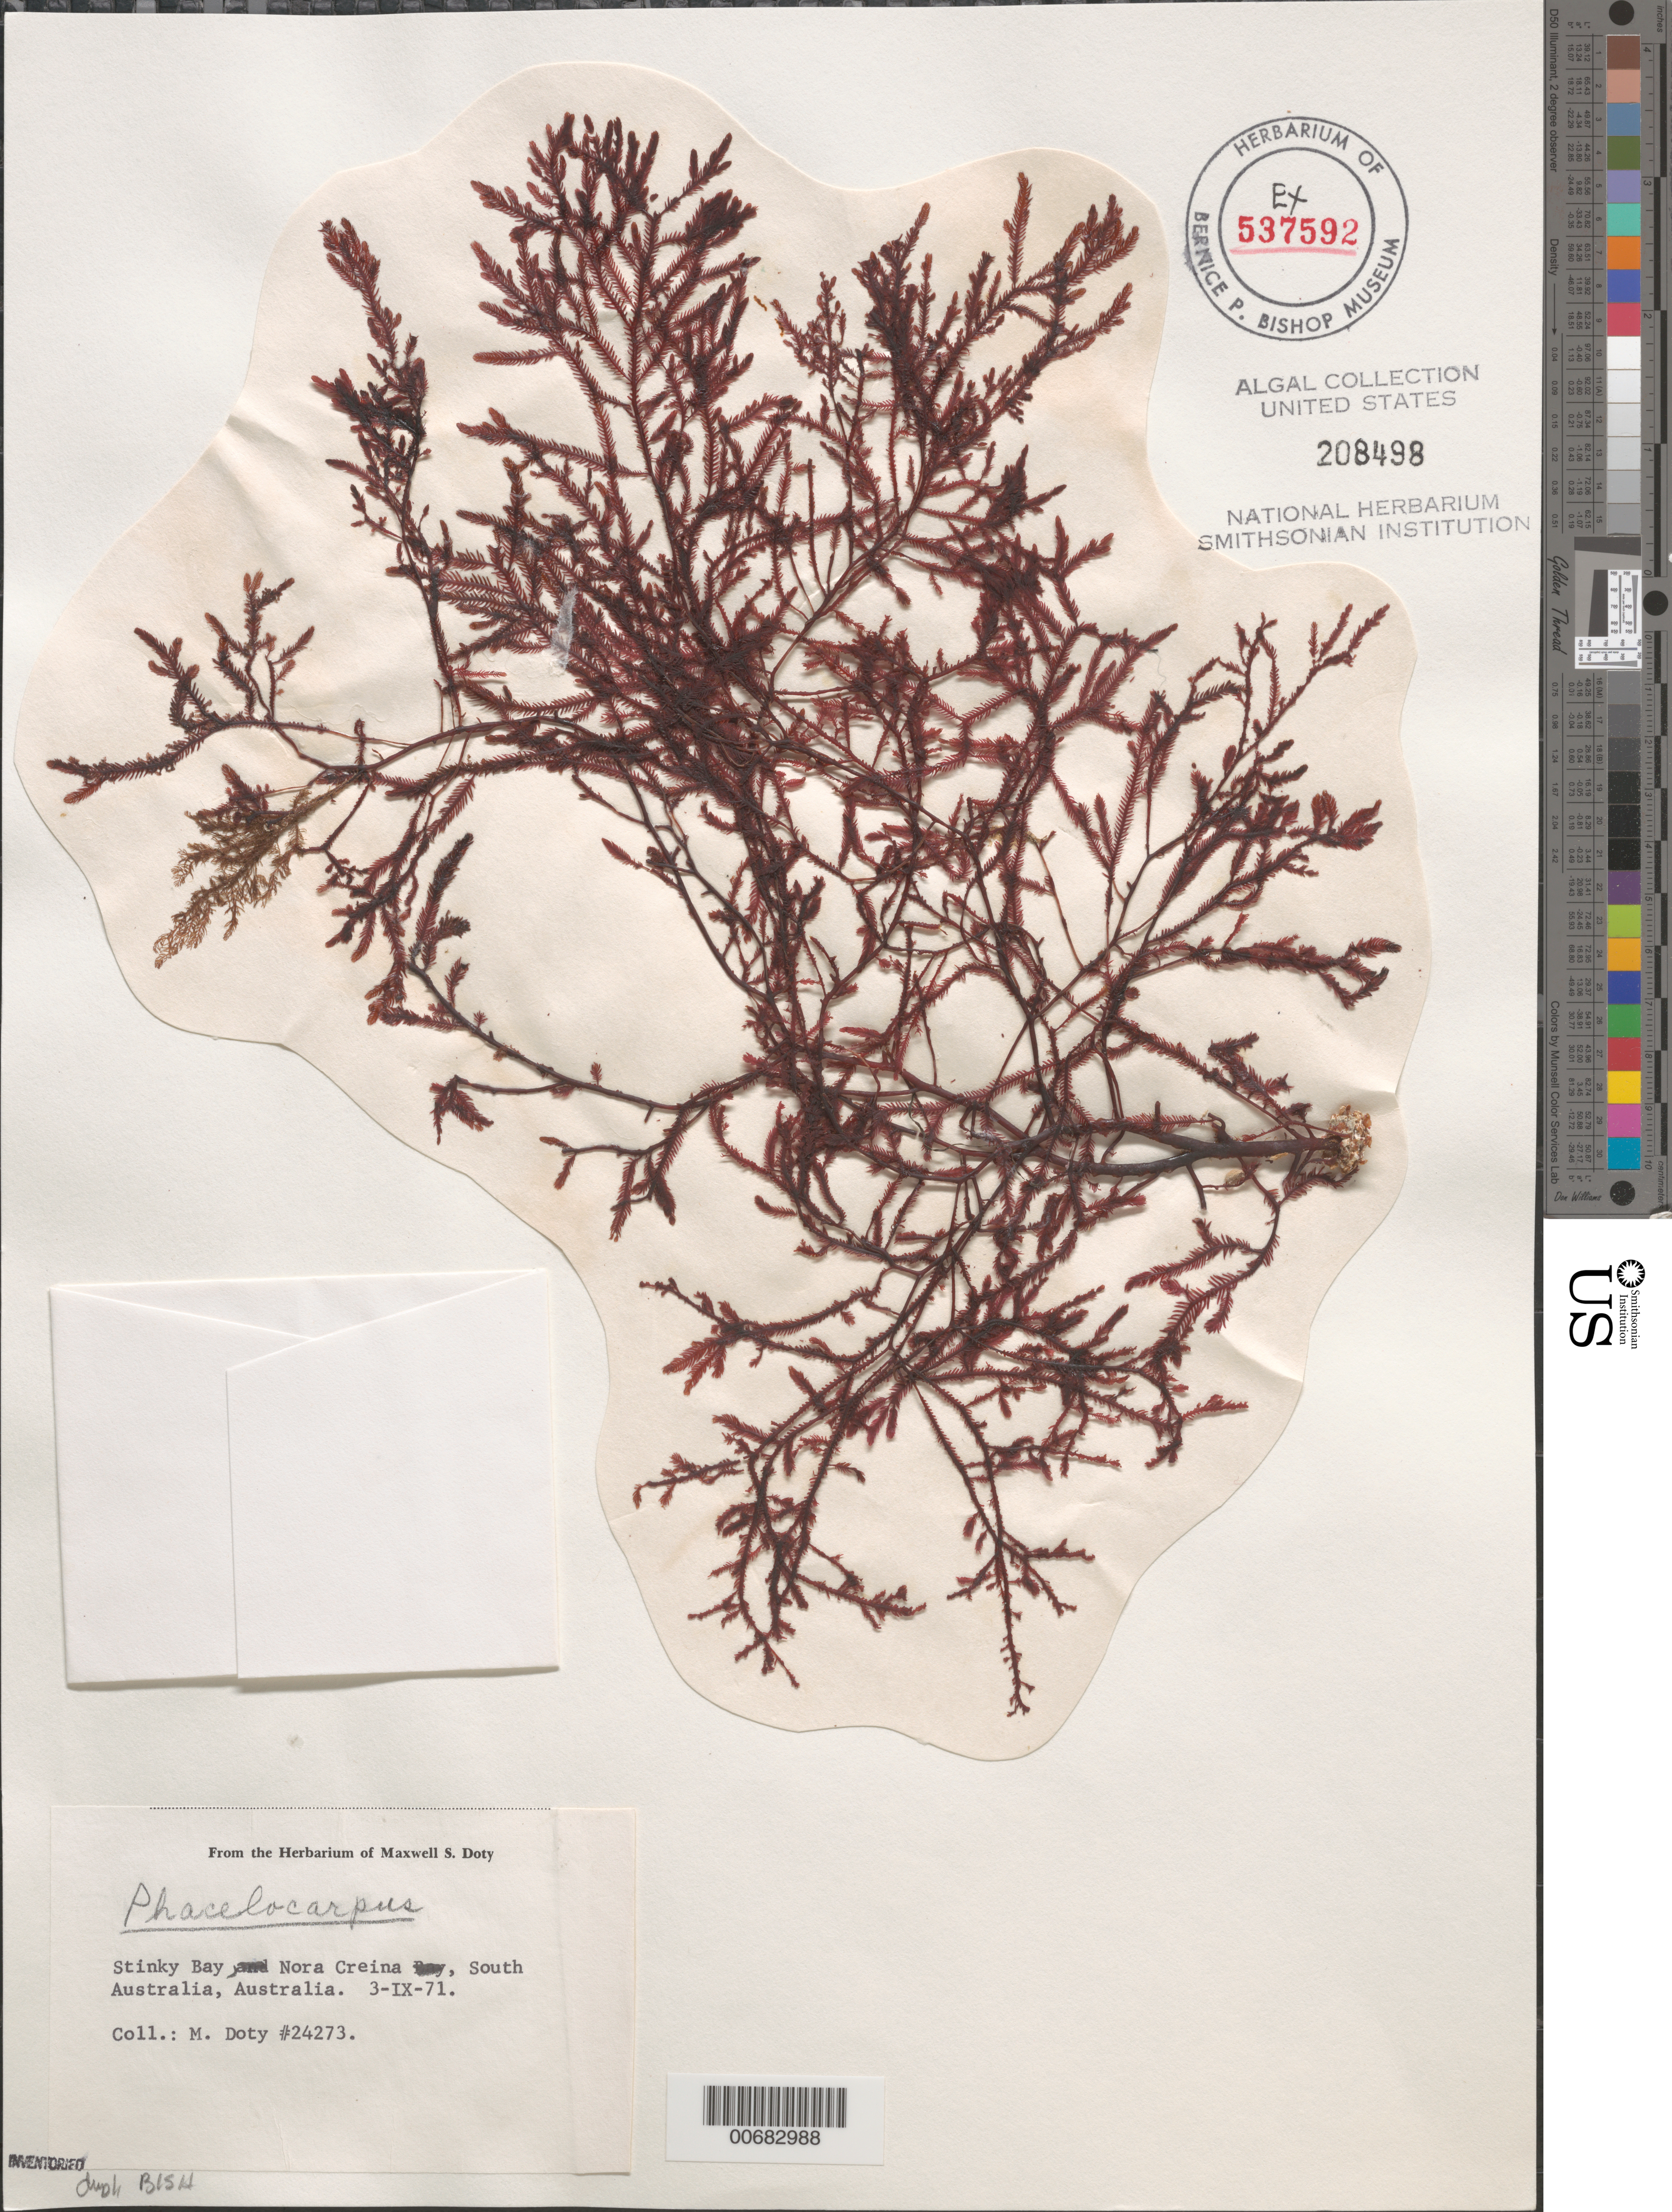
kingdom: Plantae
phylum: Rhodophyta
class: Florideophyceae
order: Gigartinales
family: Phacelocarpaceae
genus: Phacelocarpus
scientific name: Phacelocarpus sp.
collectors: M. S. Doty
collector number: MSD 24273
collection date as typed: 03 Sep 1971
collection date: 1971-09-03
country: Australia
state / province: South Australia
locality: Stinky Bay, Nora Creina ("Stinky Bay and Nora Creina Bay")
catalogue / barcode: US 208498